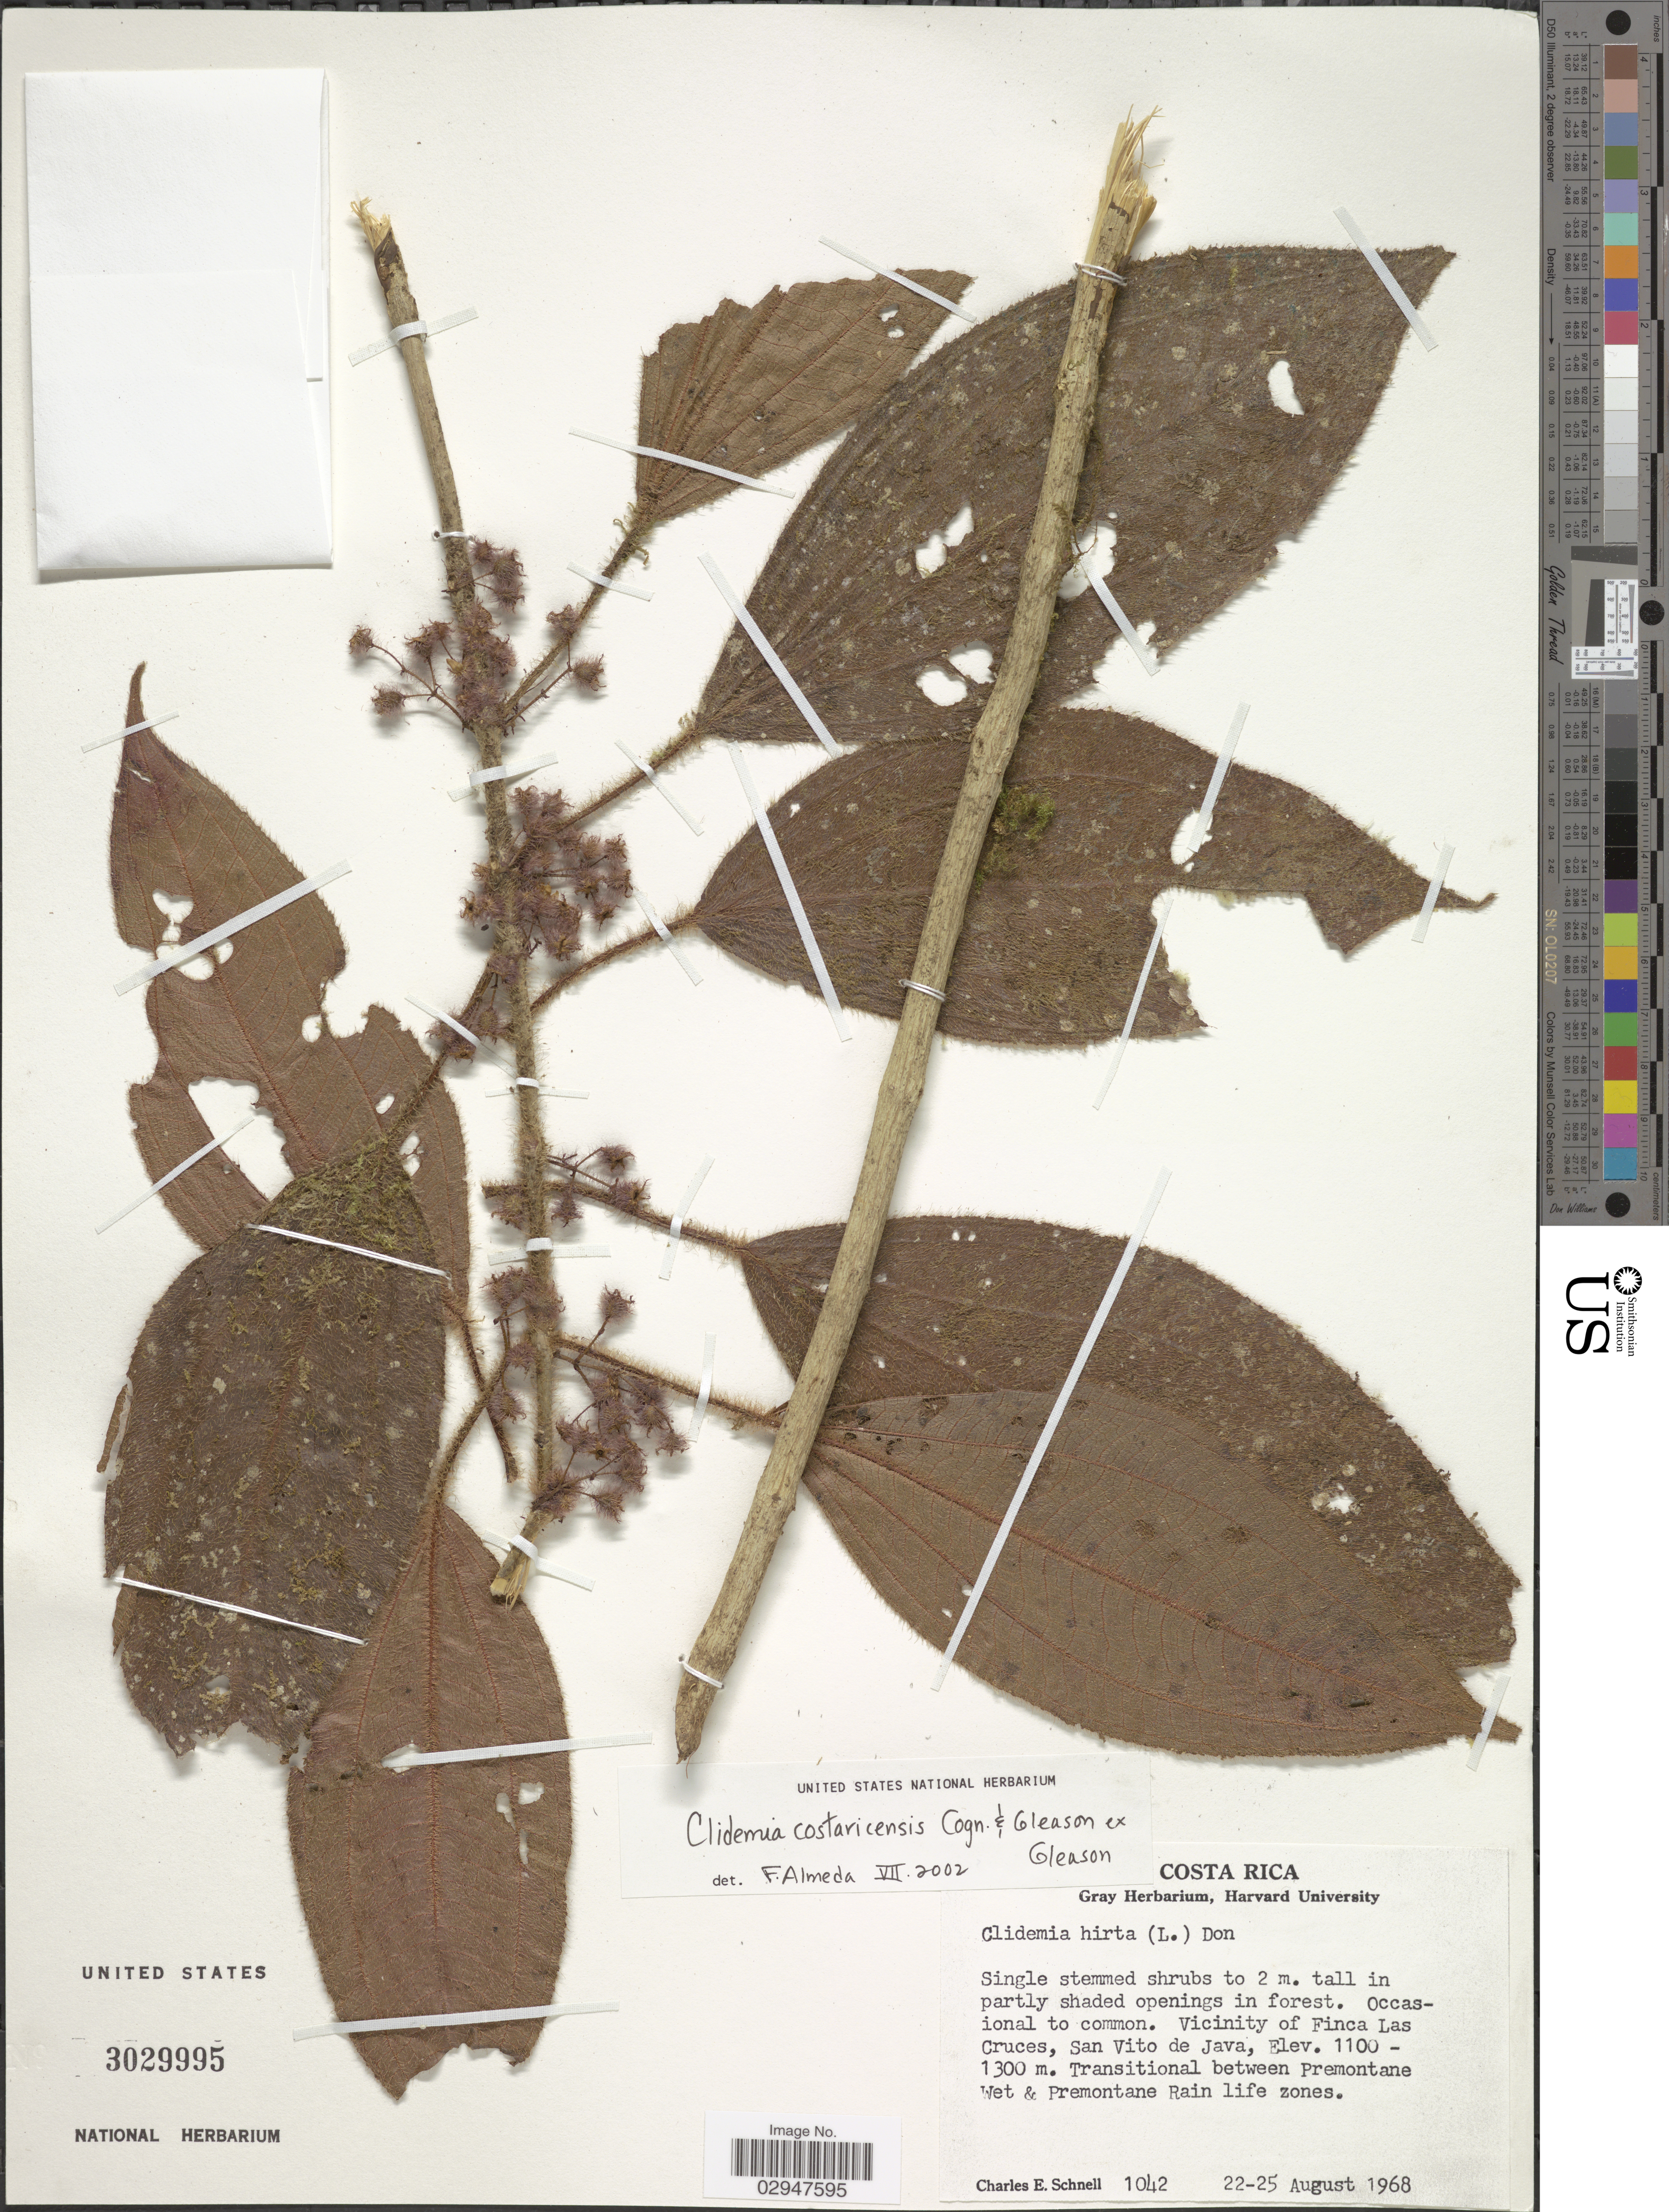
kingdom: Plantae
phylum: Tracheophyta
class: Magnoliopsida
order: Myrtales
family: Melastomataceae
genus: Clidemia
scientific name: Clidemia costaricensis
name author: Cogn. & Gleason in Gleason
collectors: C. Schnell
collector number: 1042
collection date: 1968-08-22/1968-08-25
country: Costa Rica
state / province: Puntarenas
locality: Vicinity of Finca Las Cruces, San Vito de Java. Transitional between Premontane Wet & Premontane Rain life zones.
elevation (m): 1100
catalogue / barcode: US 3029995